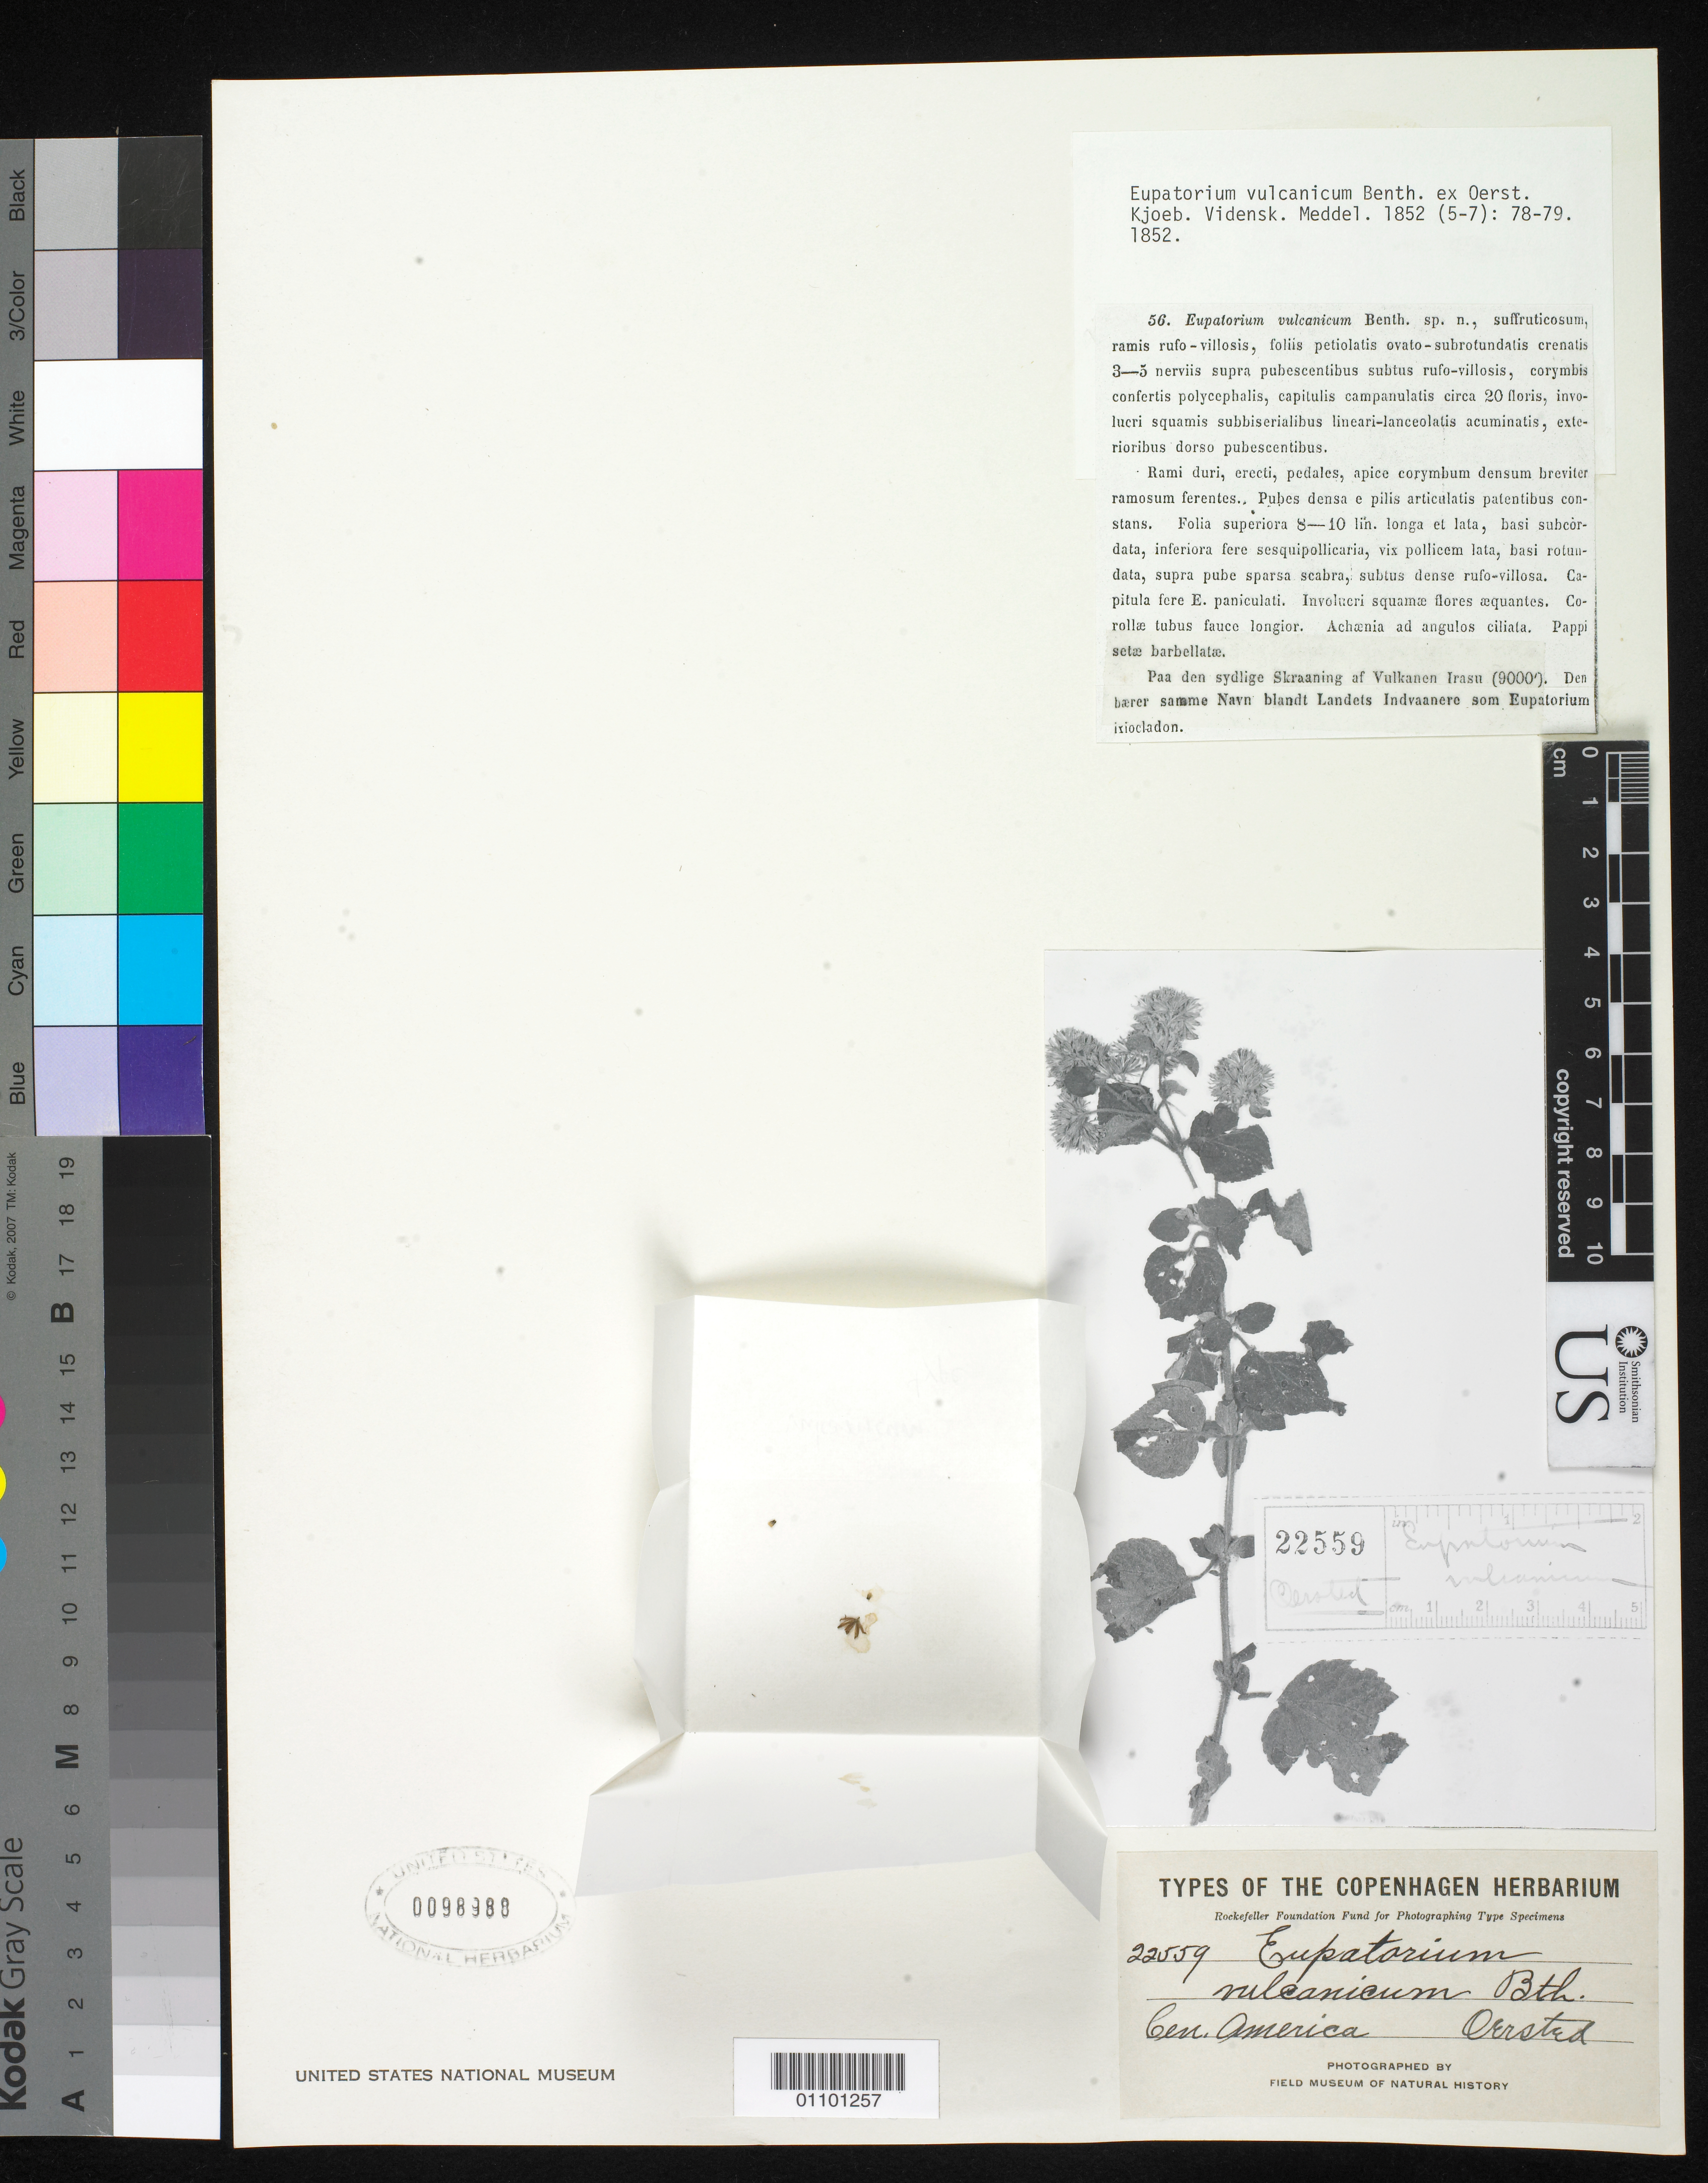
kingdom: Plantae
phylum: Tracheophyta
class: Magnoliopsida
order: Asterales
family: Asteraceae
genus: Eupatorium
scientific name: Eupatorium vulcanicum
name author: Benth.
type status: Type Collection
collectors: A. S. Oersted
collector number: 22559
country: Costa Rica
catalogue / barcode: US 98988